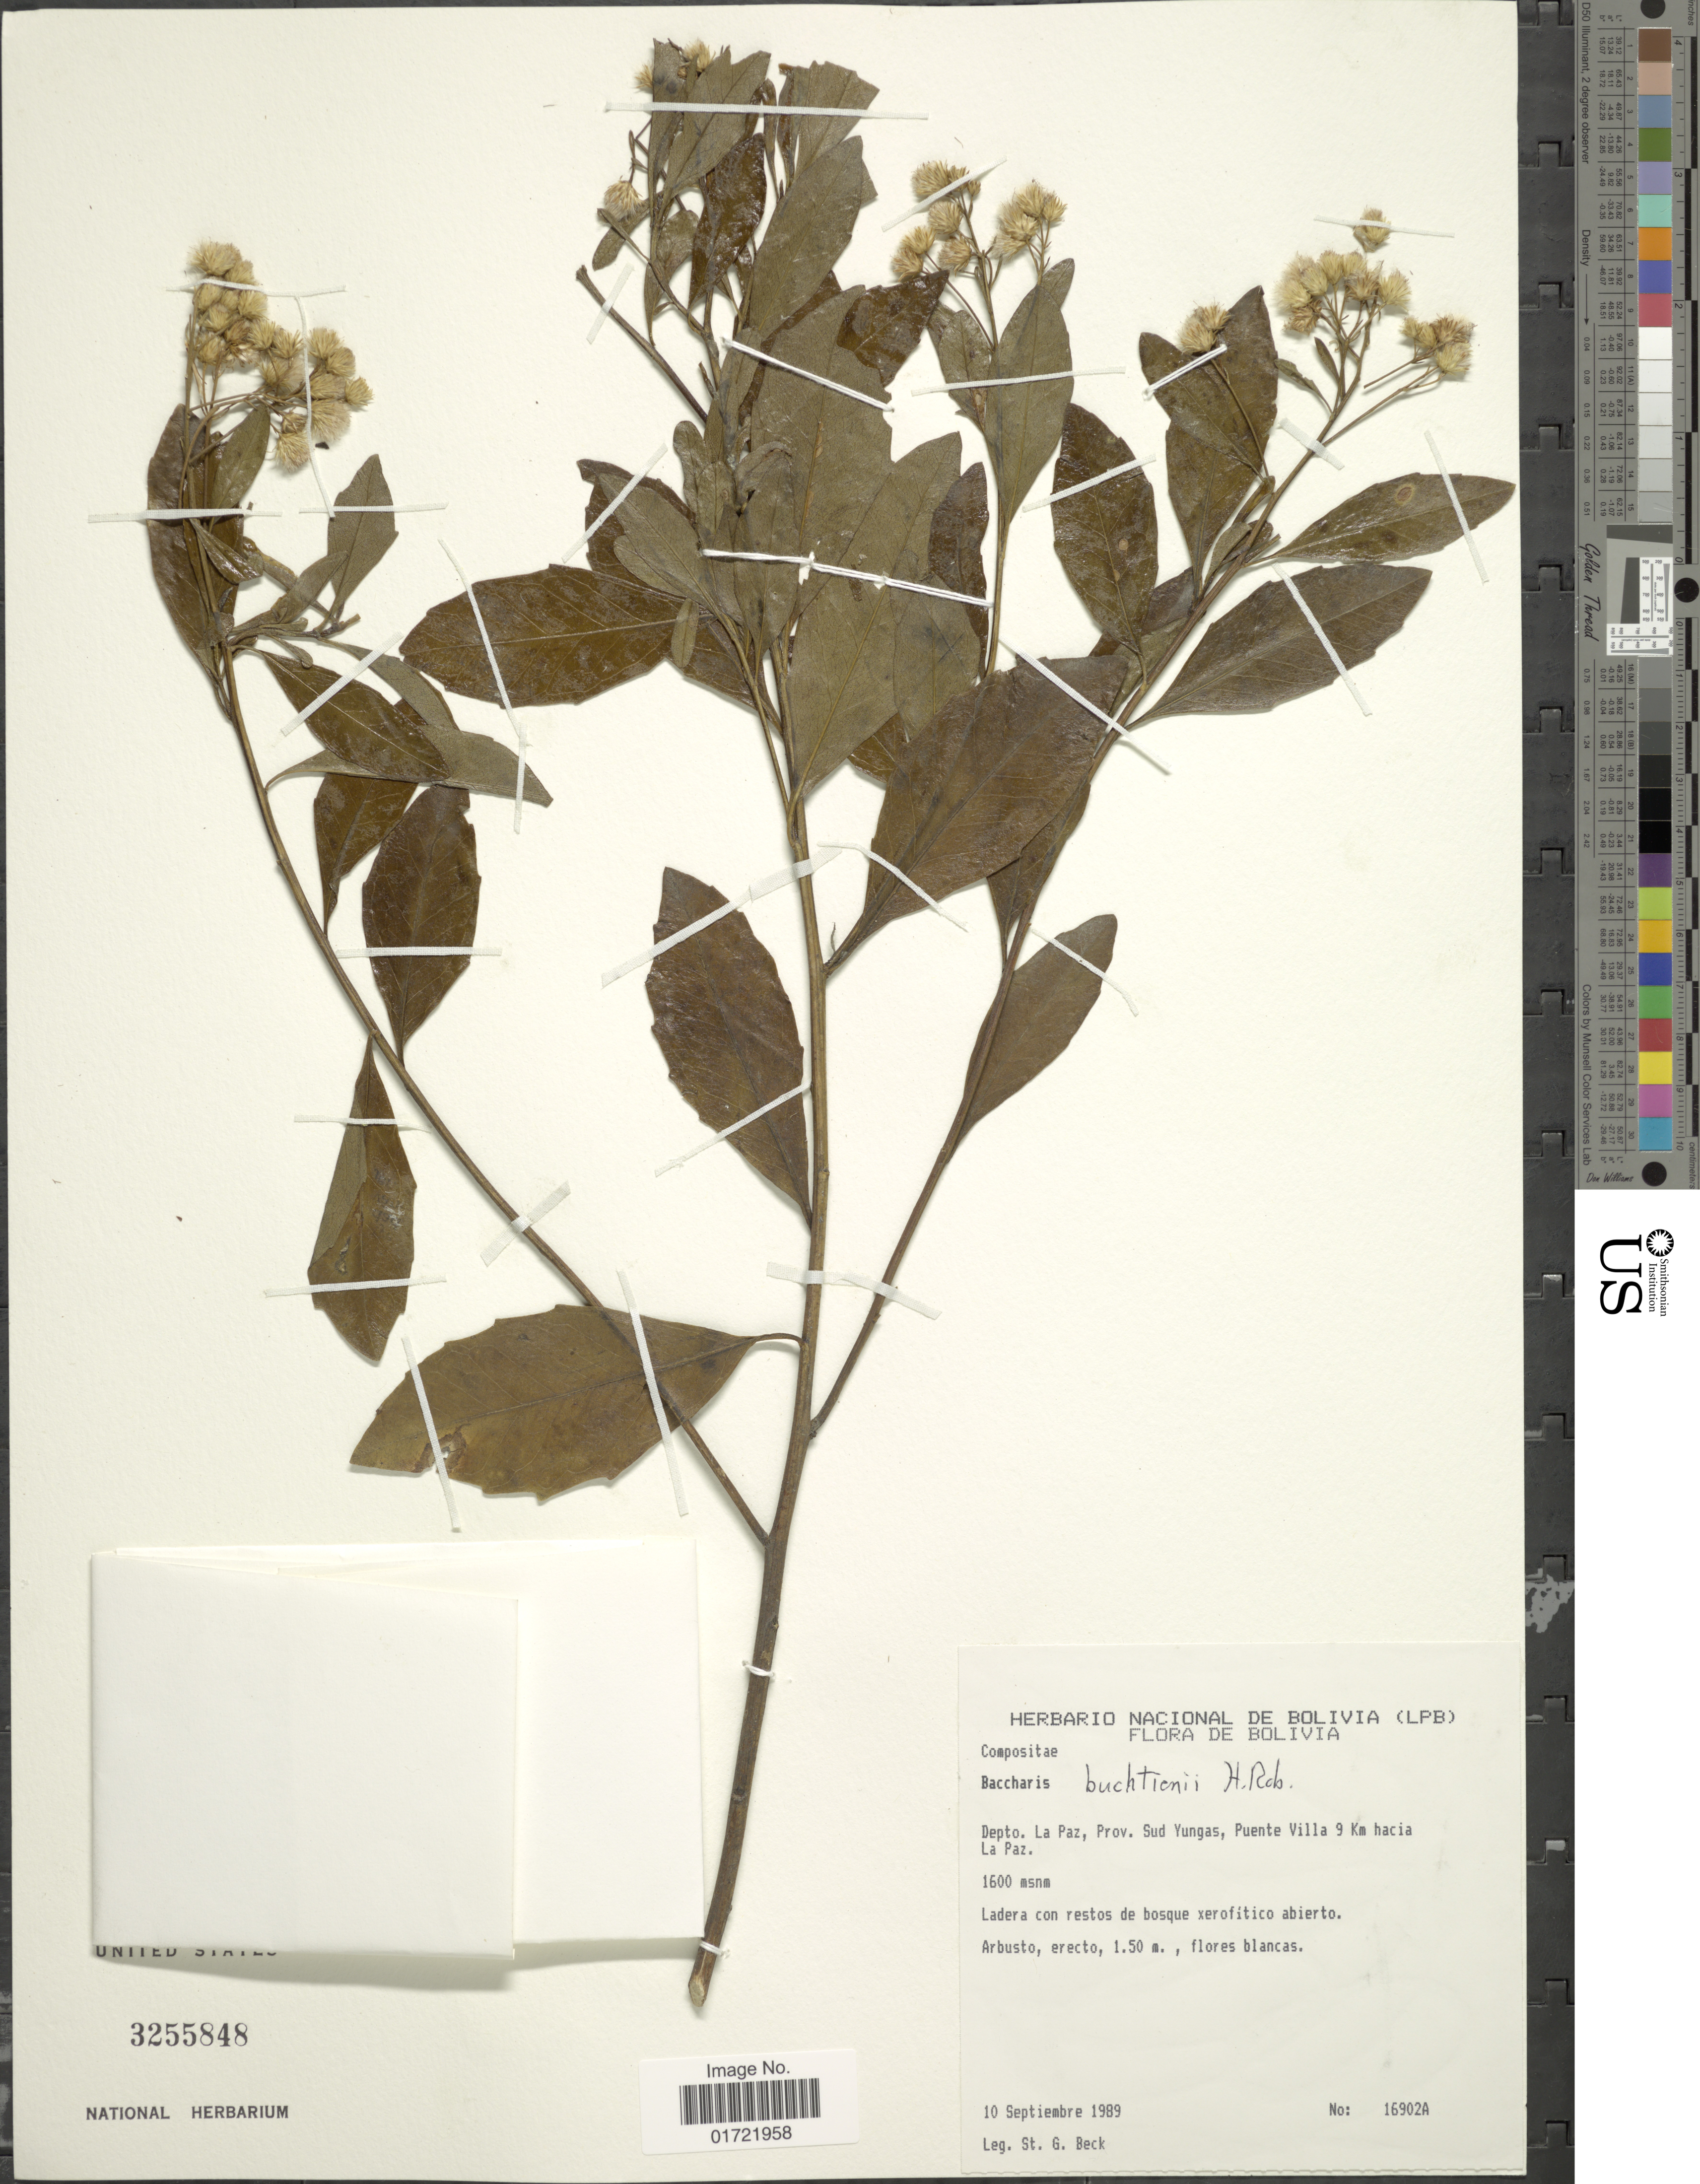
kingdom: Plantae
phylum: Tracheophyta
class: Magnoliopsida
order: Asterales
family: Asteraceae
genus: Baccharis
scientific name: Baccharis buchtienii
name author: H. Rob.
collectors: S. G. Beck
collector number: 16902A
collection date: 1989-09-10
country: Bolivia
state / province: La Paz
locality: Prov. Sud Yungas, Puente Villa 9 km hacia La Paz.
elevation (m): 1600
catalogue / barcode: US 3255848